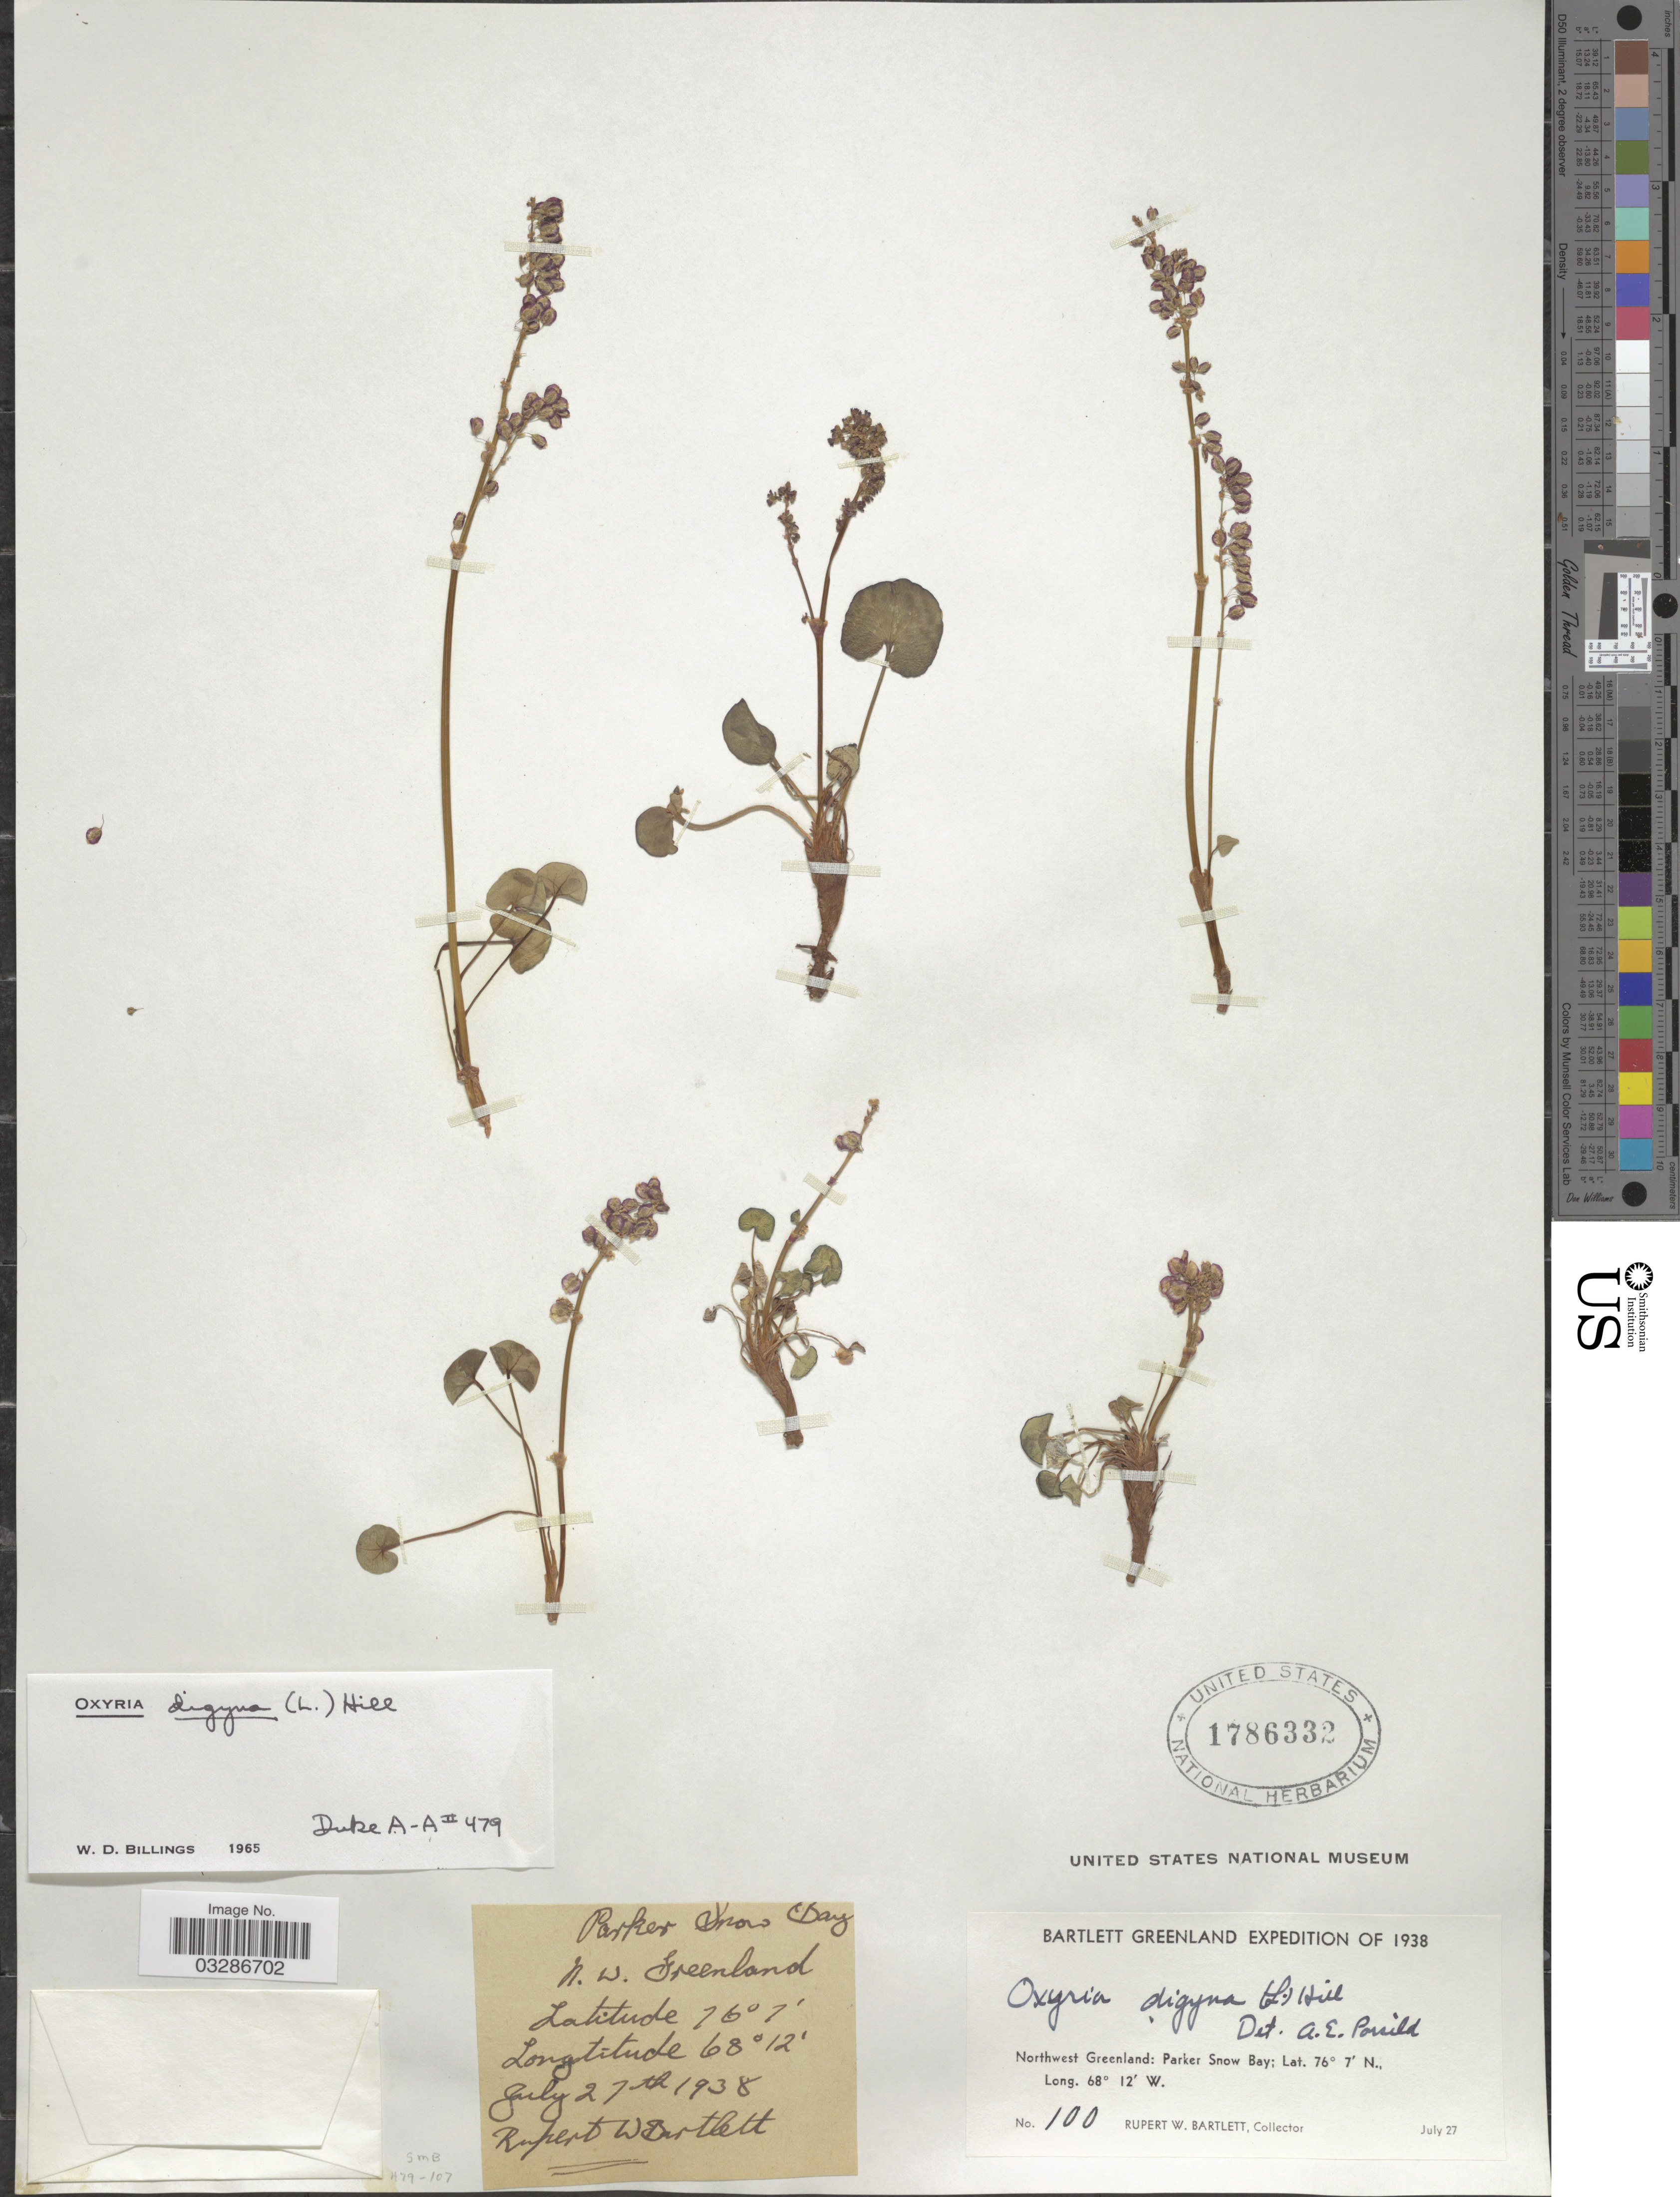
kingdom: Plantae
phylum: Tracheophyta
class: Magnoliopsida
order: Caryophyllales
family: Polygonaceae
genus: Oxyria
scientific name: Oxyria digyna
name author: (L.) Hill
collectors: R. W. Bartlett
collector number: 100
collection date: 1938-07-27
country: Greenland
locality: Northwest Greenland: Parker Snow Bay.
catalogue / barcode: US 1786332